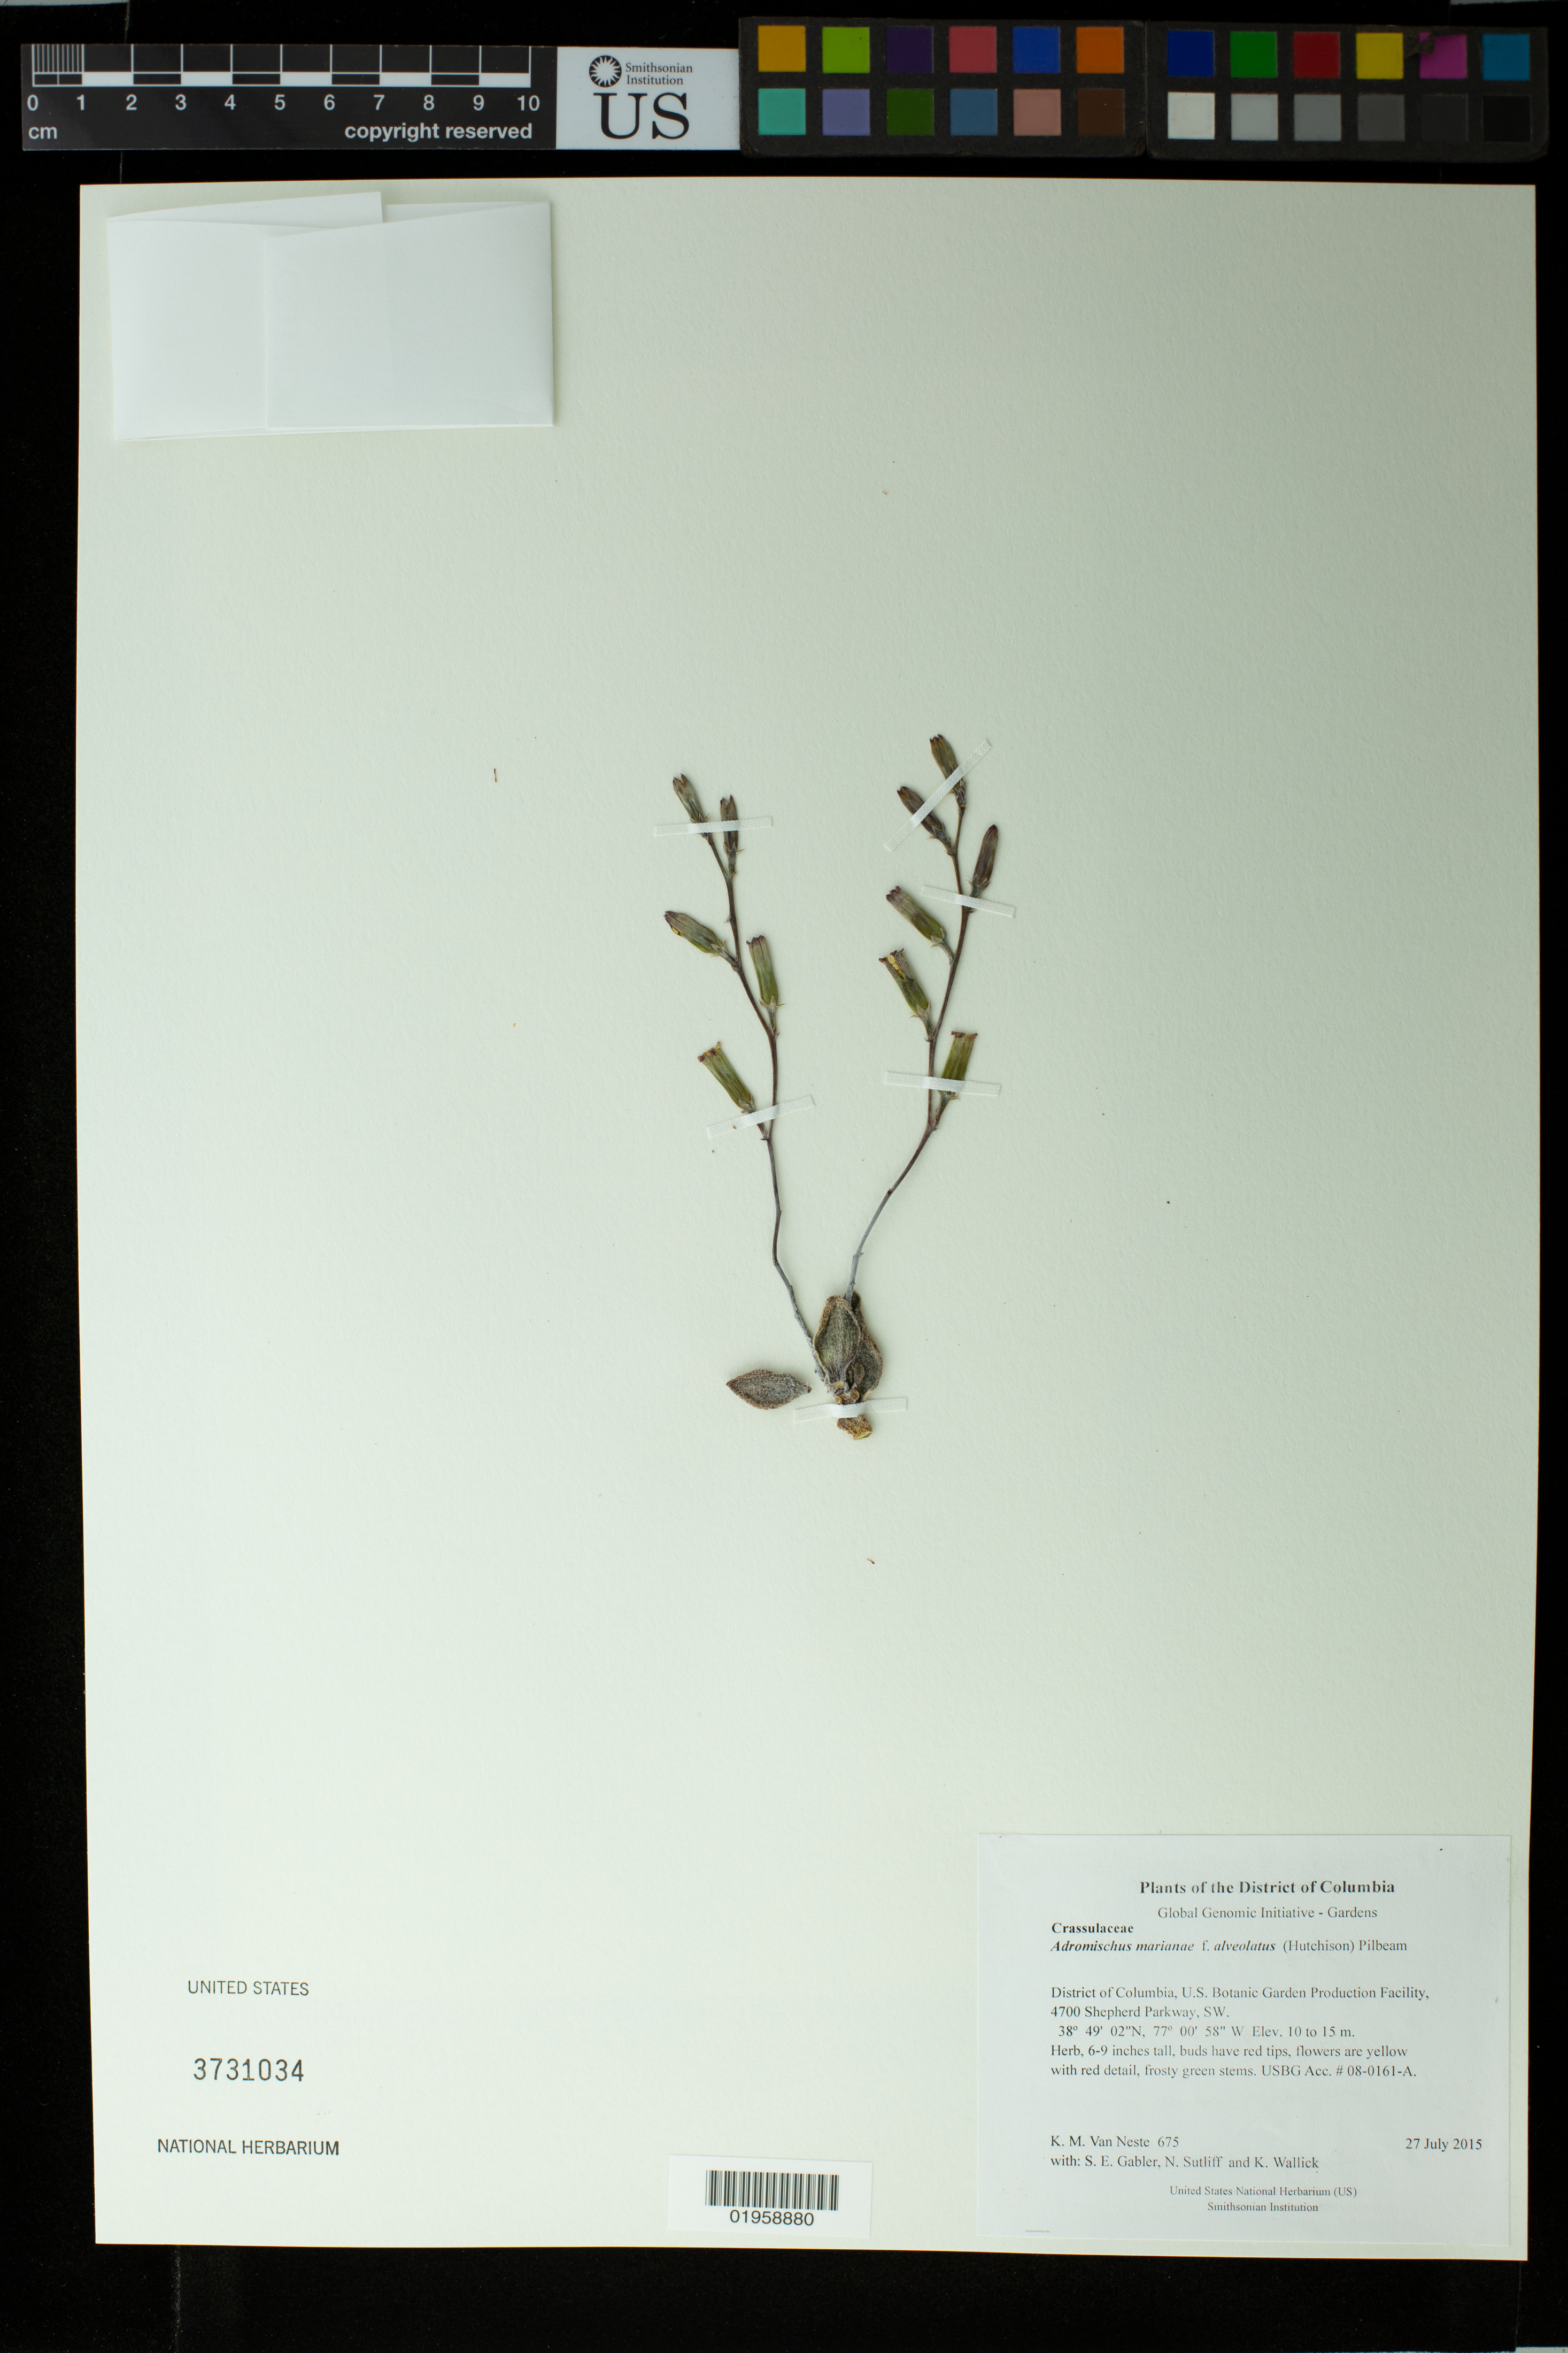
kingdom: Plantae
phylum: Tracheophyta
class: Magnoliopsida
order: Saxifragales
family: Crassulaceae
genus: Adromischus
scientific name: Adromischus marianae f. alveolatus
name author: (Hutchison) Pilbeam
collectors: K. M. Van Neste, S. E. Gabler, N. Sutliff & K. Wallick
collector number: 675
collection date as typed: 27 July 2015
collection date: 2015-07-27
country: United States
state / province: District of Columbia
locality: U.S. Botanic Garden Production Facility, 4700 Shepherd Parkway, SW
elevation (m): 10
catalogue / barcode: US 3731034